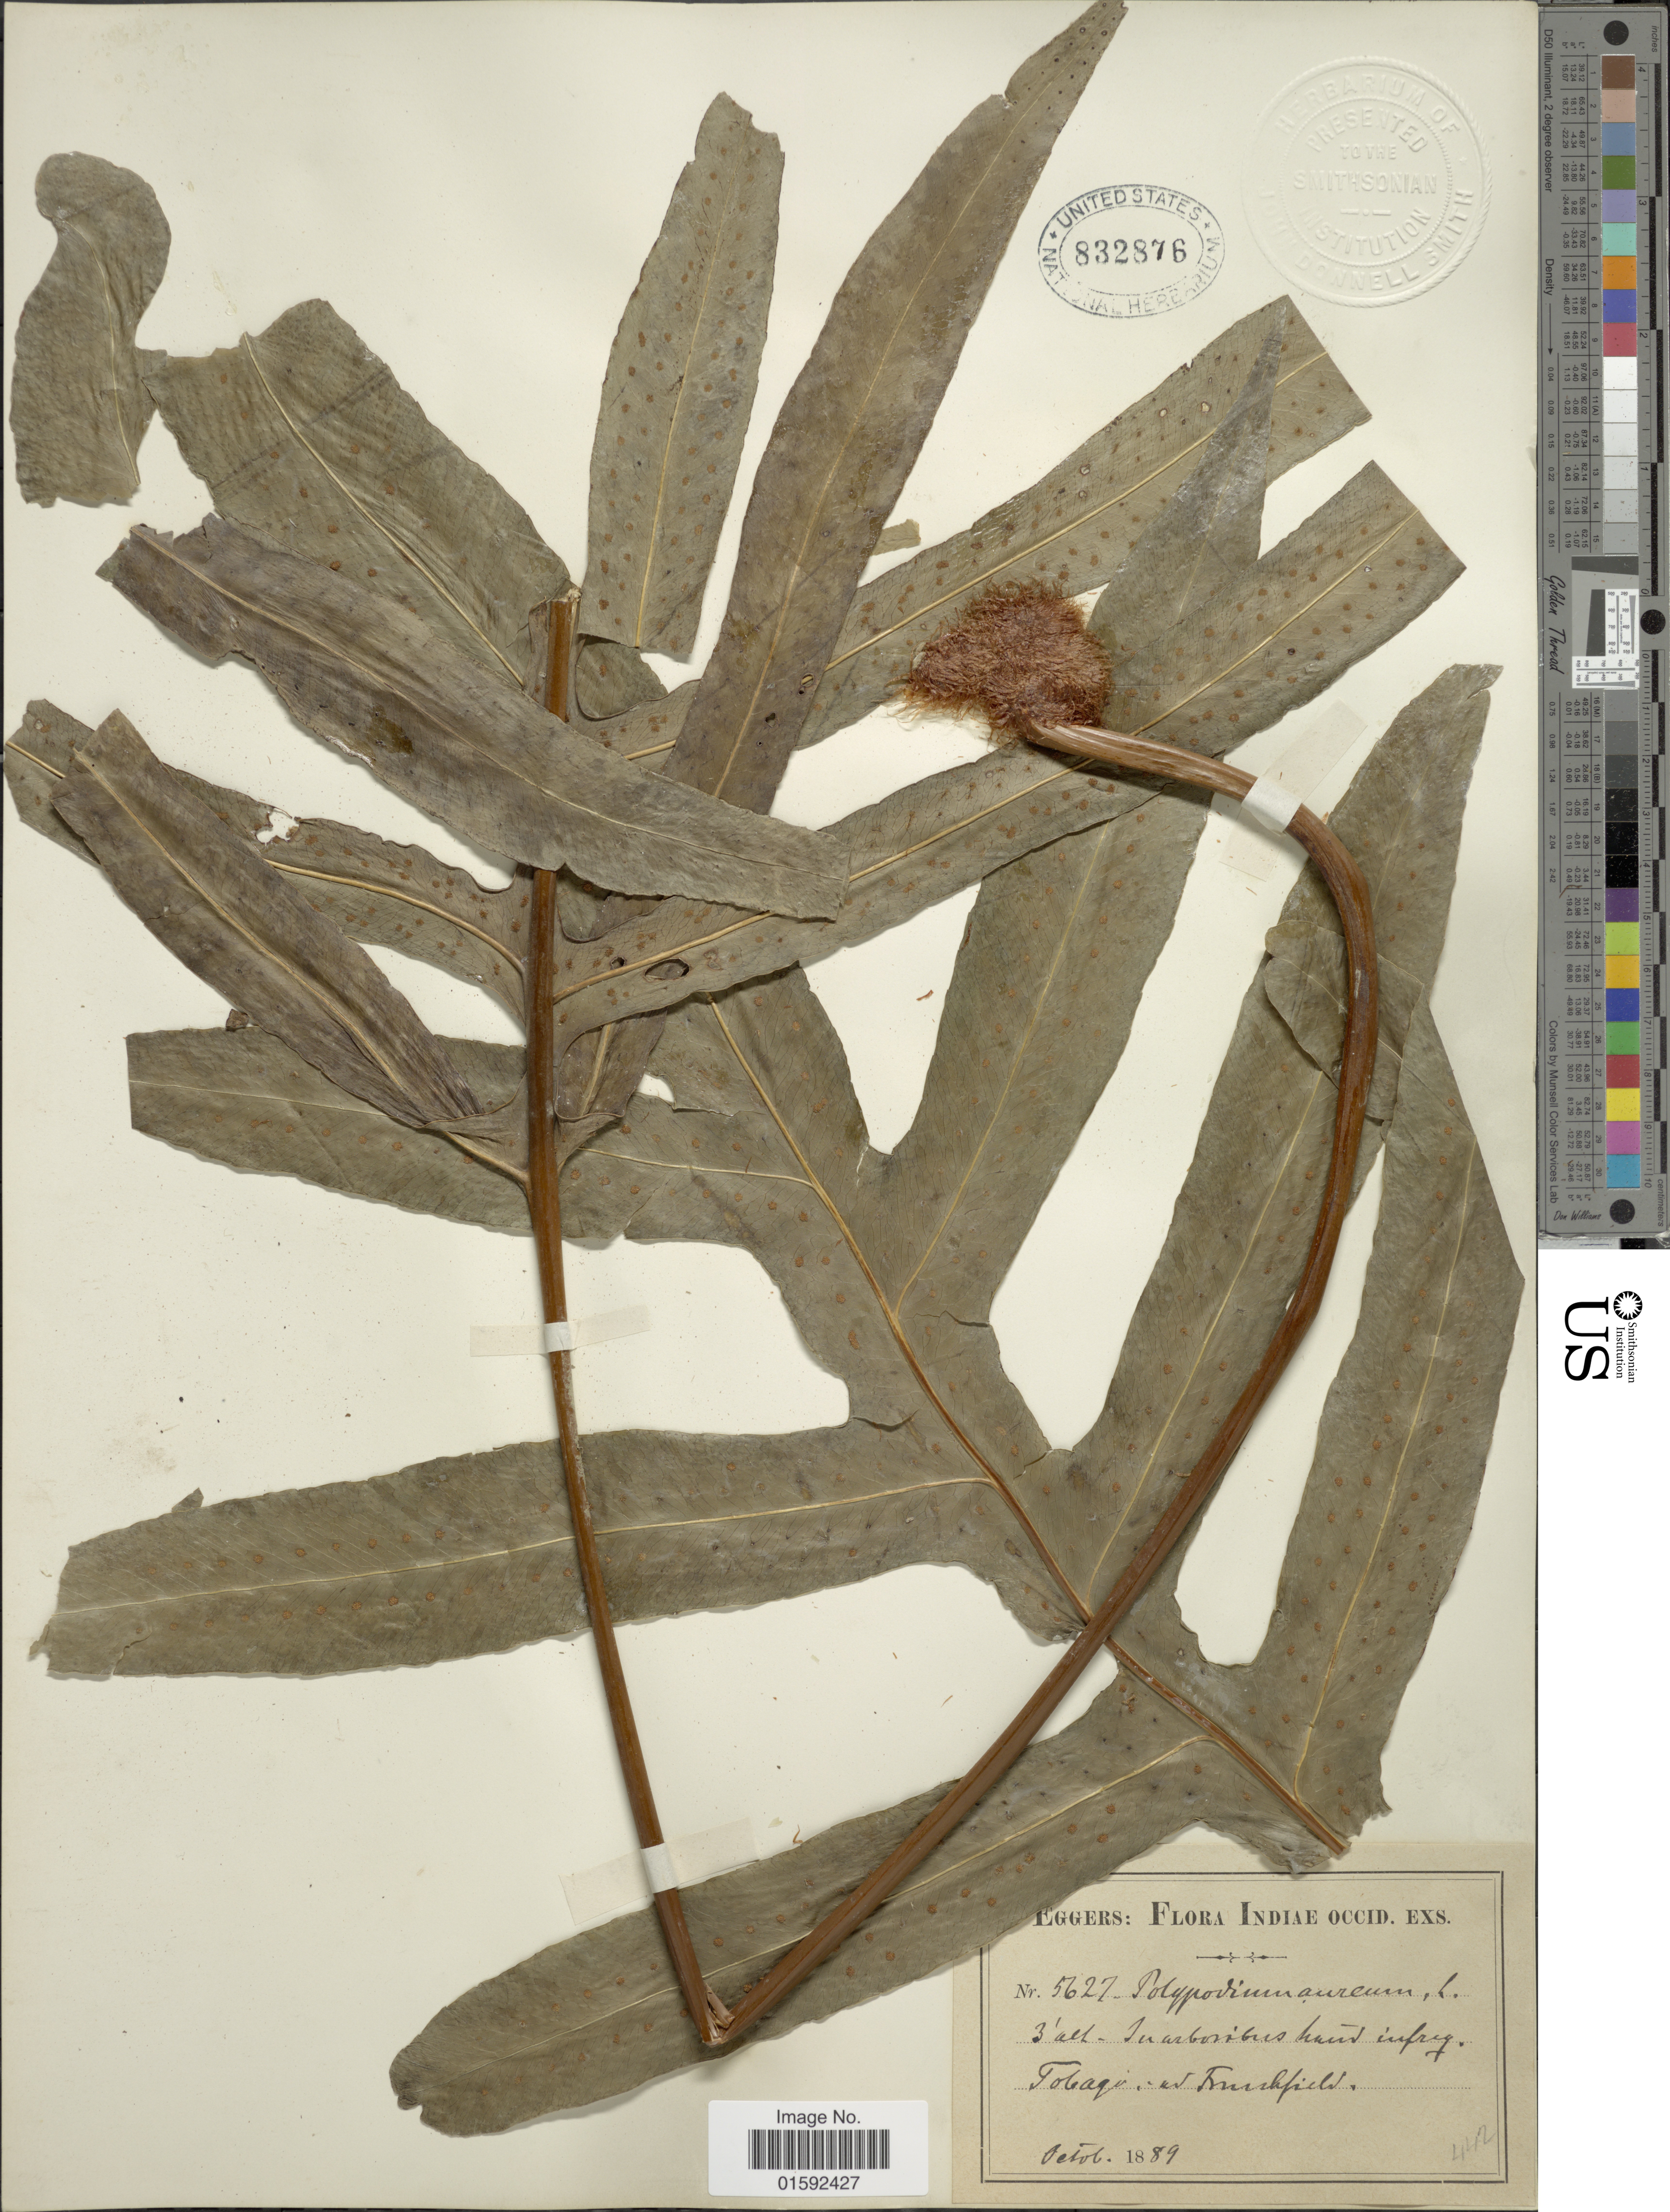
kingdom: Plantae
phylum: Tracheophyta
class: Polypodiopsida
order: Polypodiales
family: Polypodiaceae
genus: Phlebodium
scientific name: Phlebodium aureum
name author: (L.) J. Sm.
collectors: -. Eggers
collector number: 5627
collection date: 1889-02-06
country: Trinidad and Tobago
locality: Indiae Occid, Tobago; ad Turkfield.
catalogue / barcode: US 832876